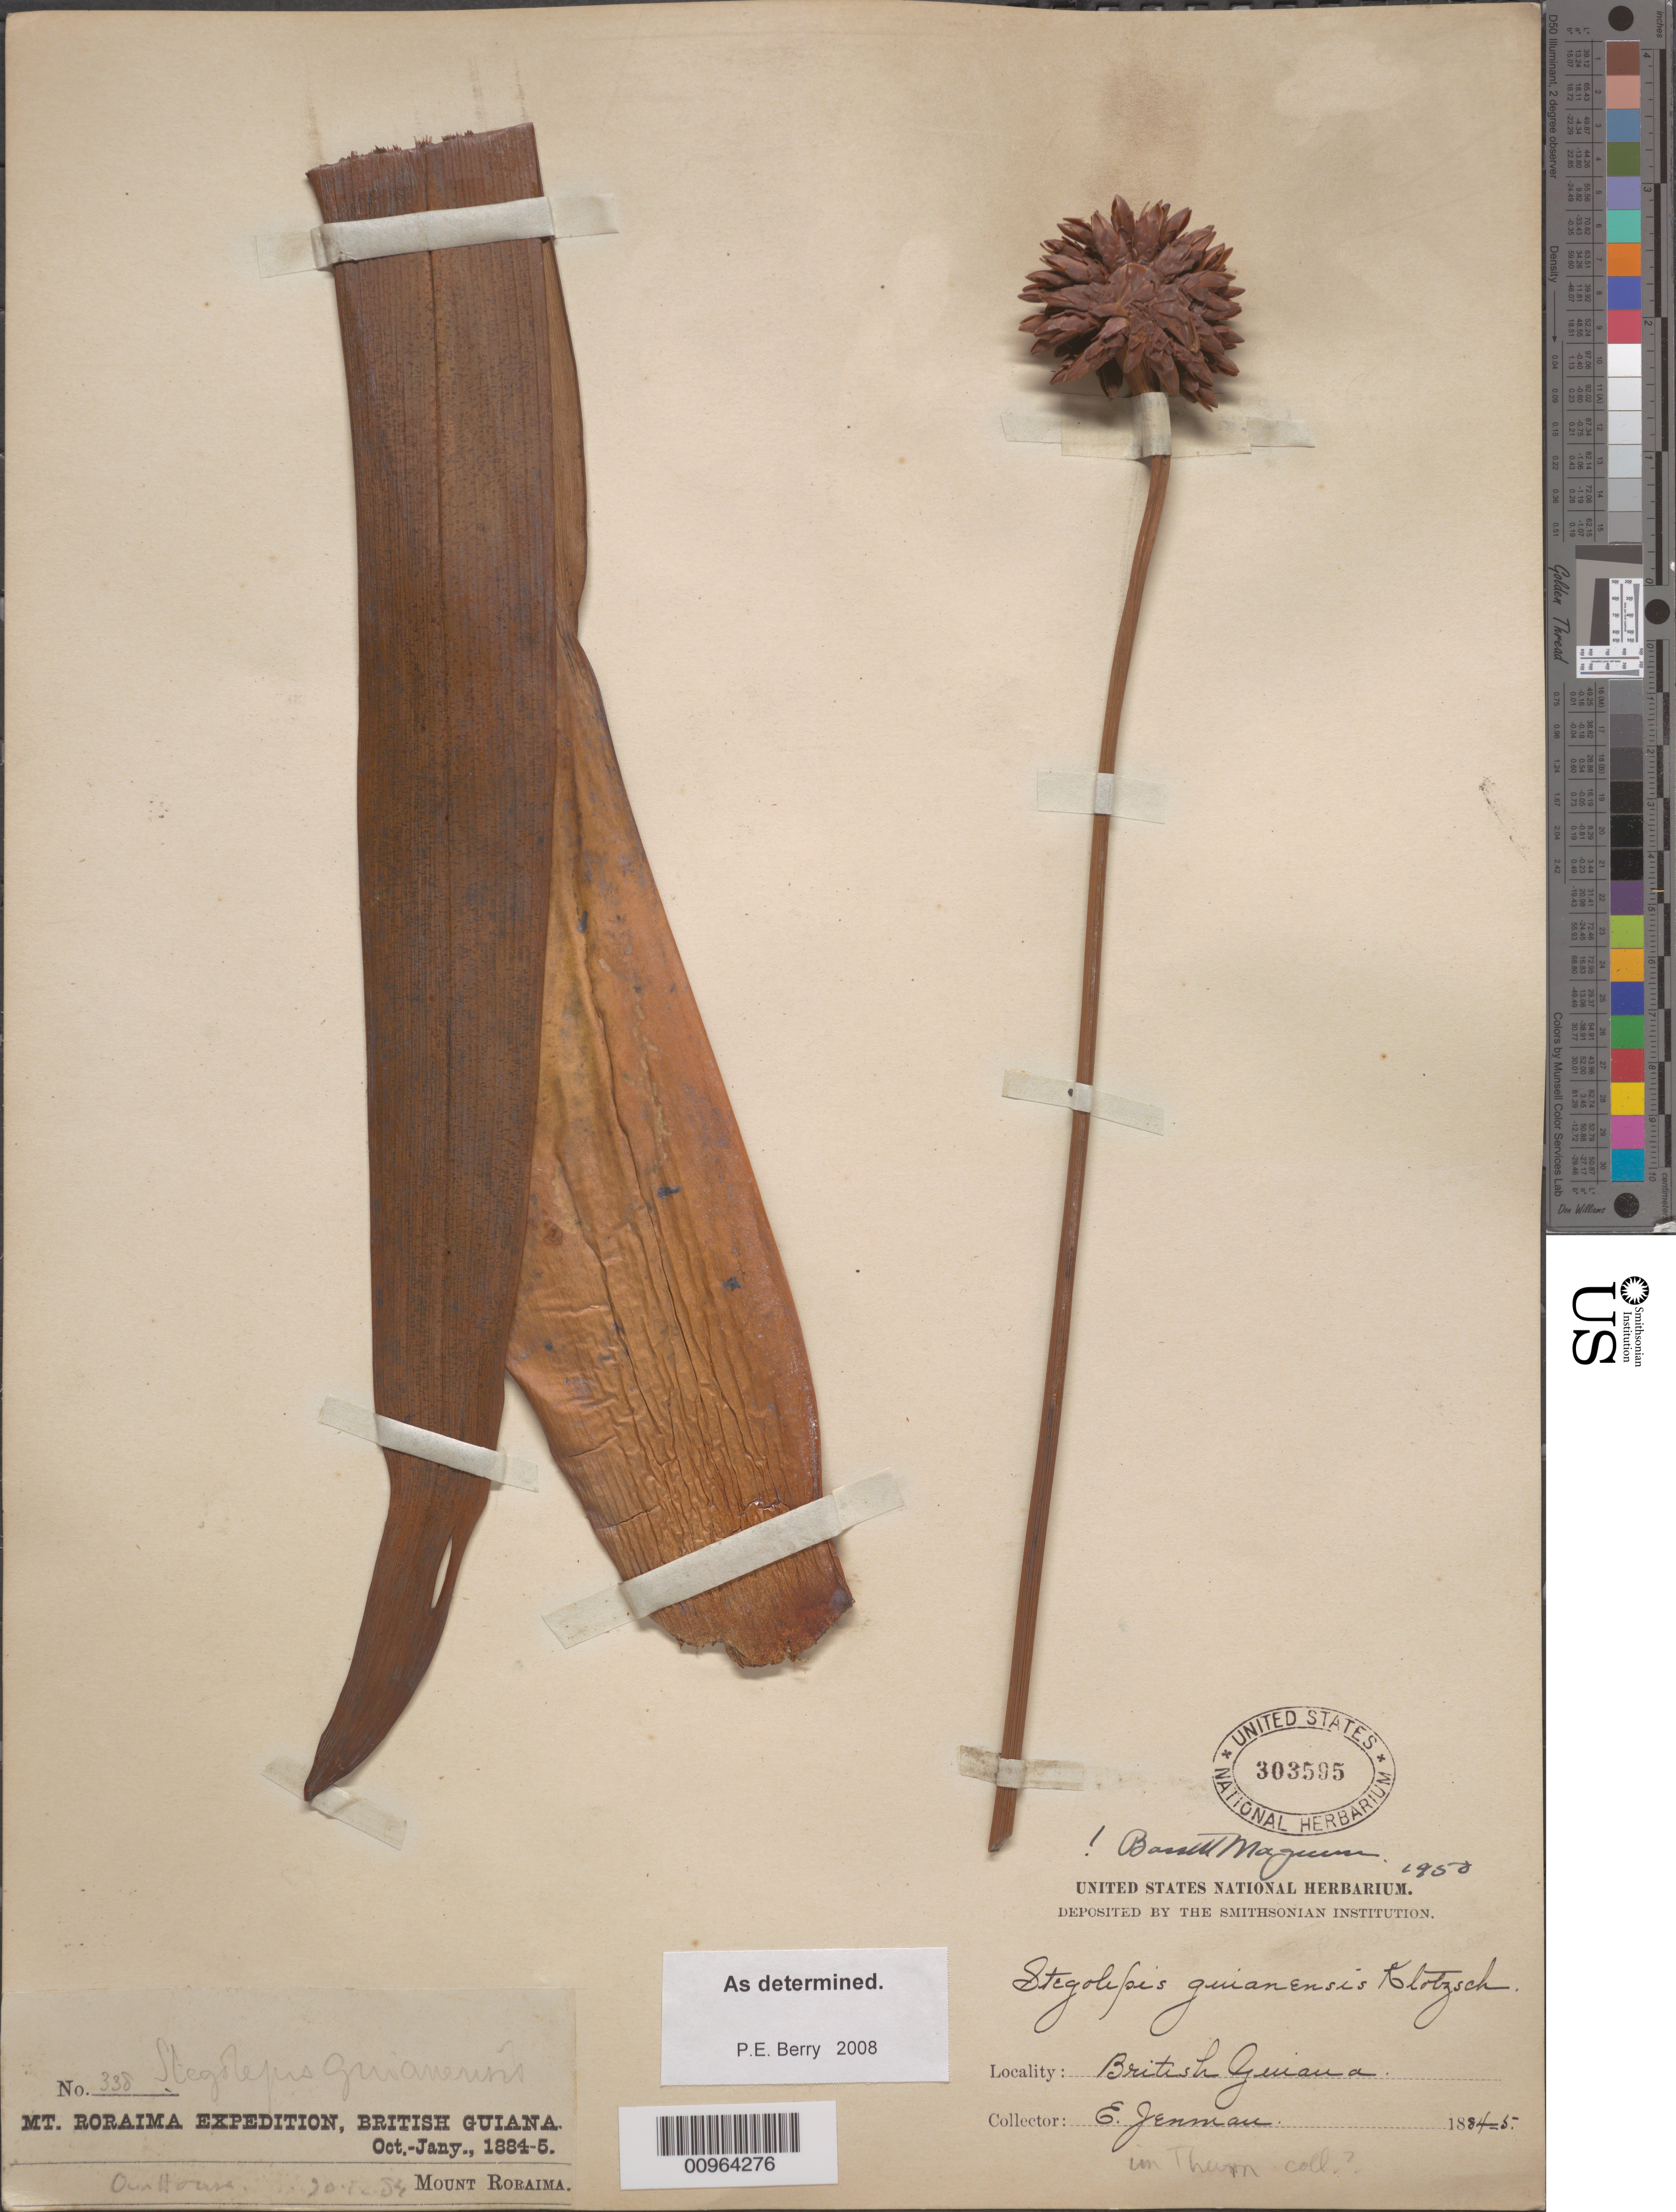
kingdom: Plantae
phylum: Tracheophyta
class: Liliopsida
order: Poales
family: Rapateaceae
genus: Stegolepis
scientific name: Stegolepis guianensis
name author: Klotzsch ex Körn.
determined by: Berry, P. E., (WIS), University of Wisconsin - Madison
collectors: G. S. Jenman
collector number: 338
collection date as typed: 20 December 1884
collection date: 1884-12-20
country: Guyana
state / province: Cuyuni-Mazaruni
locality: Mt. Roraima, Our House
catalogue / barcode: US 303595